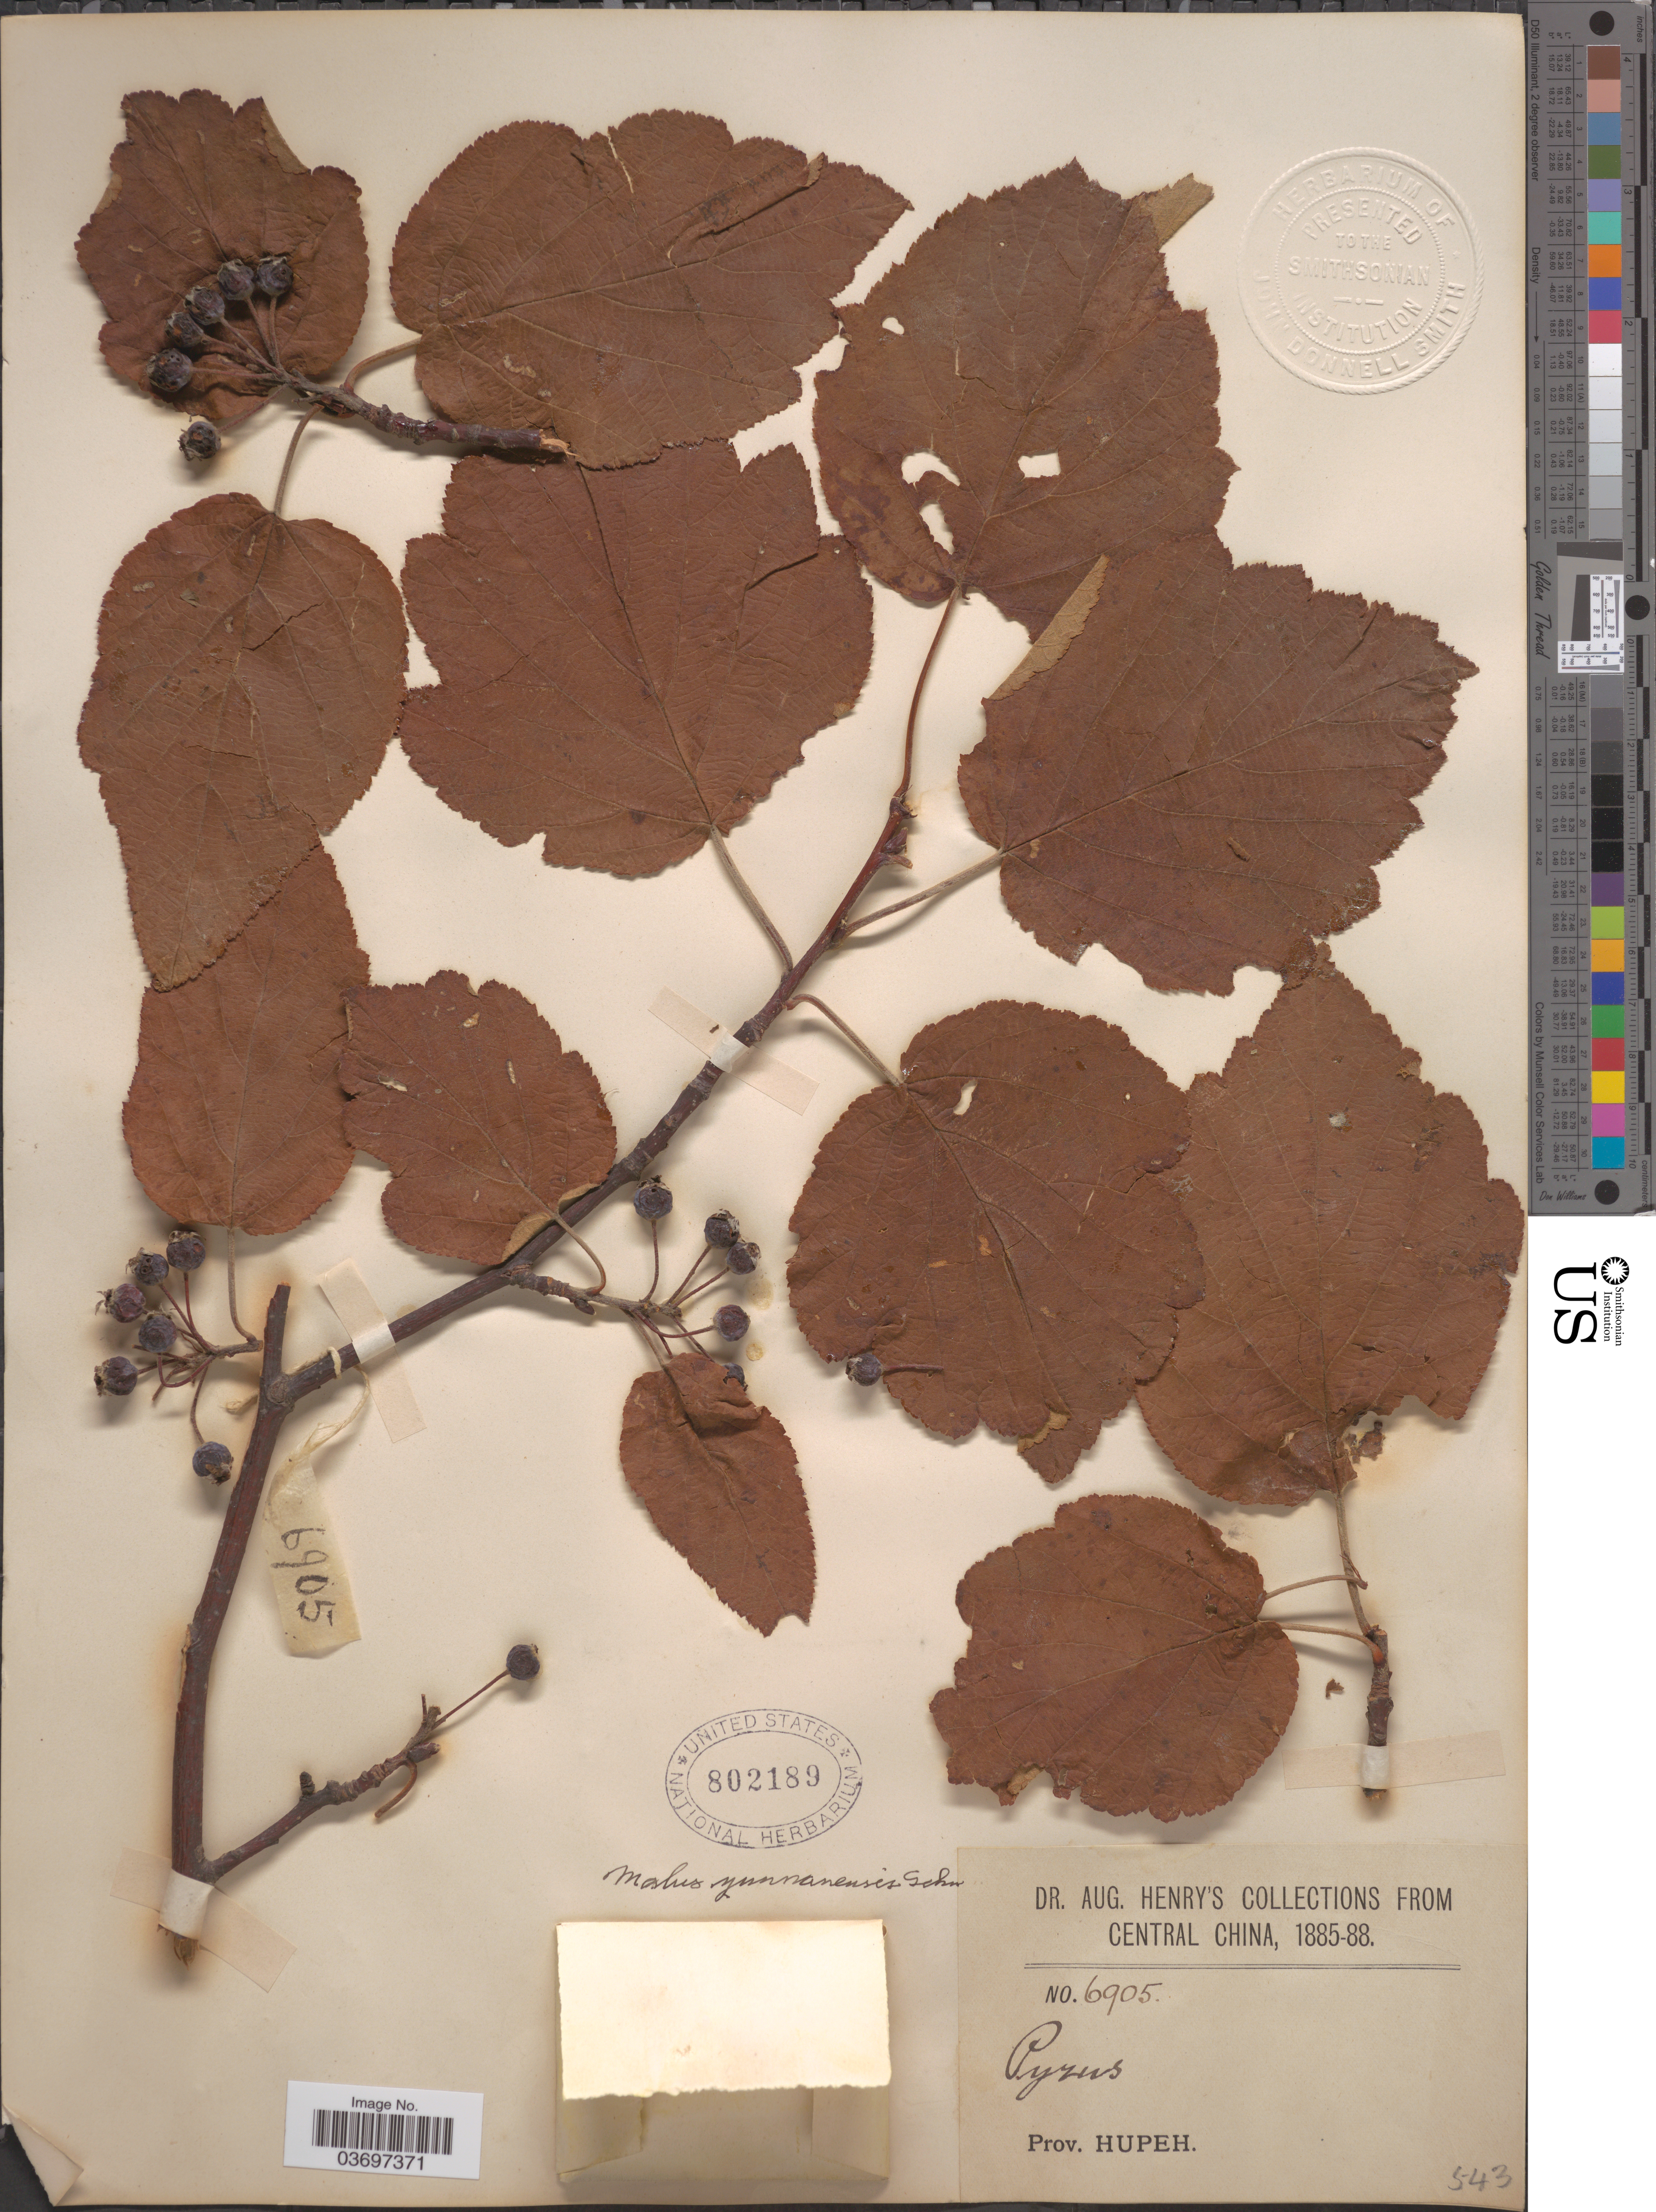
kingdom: Plantae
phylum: Tracheophyta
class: Magnoliopsida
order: Rosales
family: Rosaceae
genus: Malus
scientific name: Malus yunnanensis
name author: (Franch.) C.K. Schneid.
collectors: A. Henry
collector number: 6905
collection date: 1885/1888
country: China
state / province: Hubei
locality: Central China. Prov. Hupeh.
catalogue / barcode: US 802189